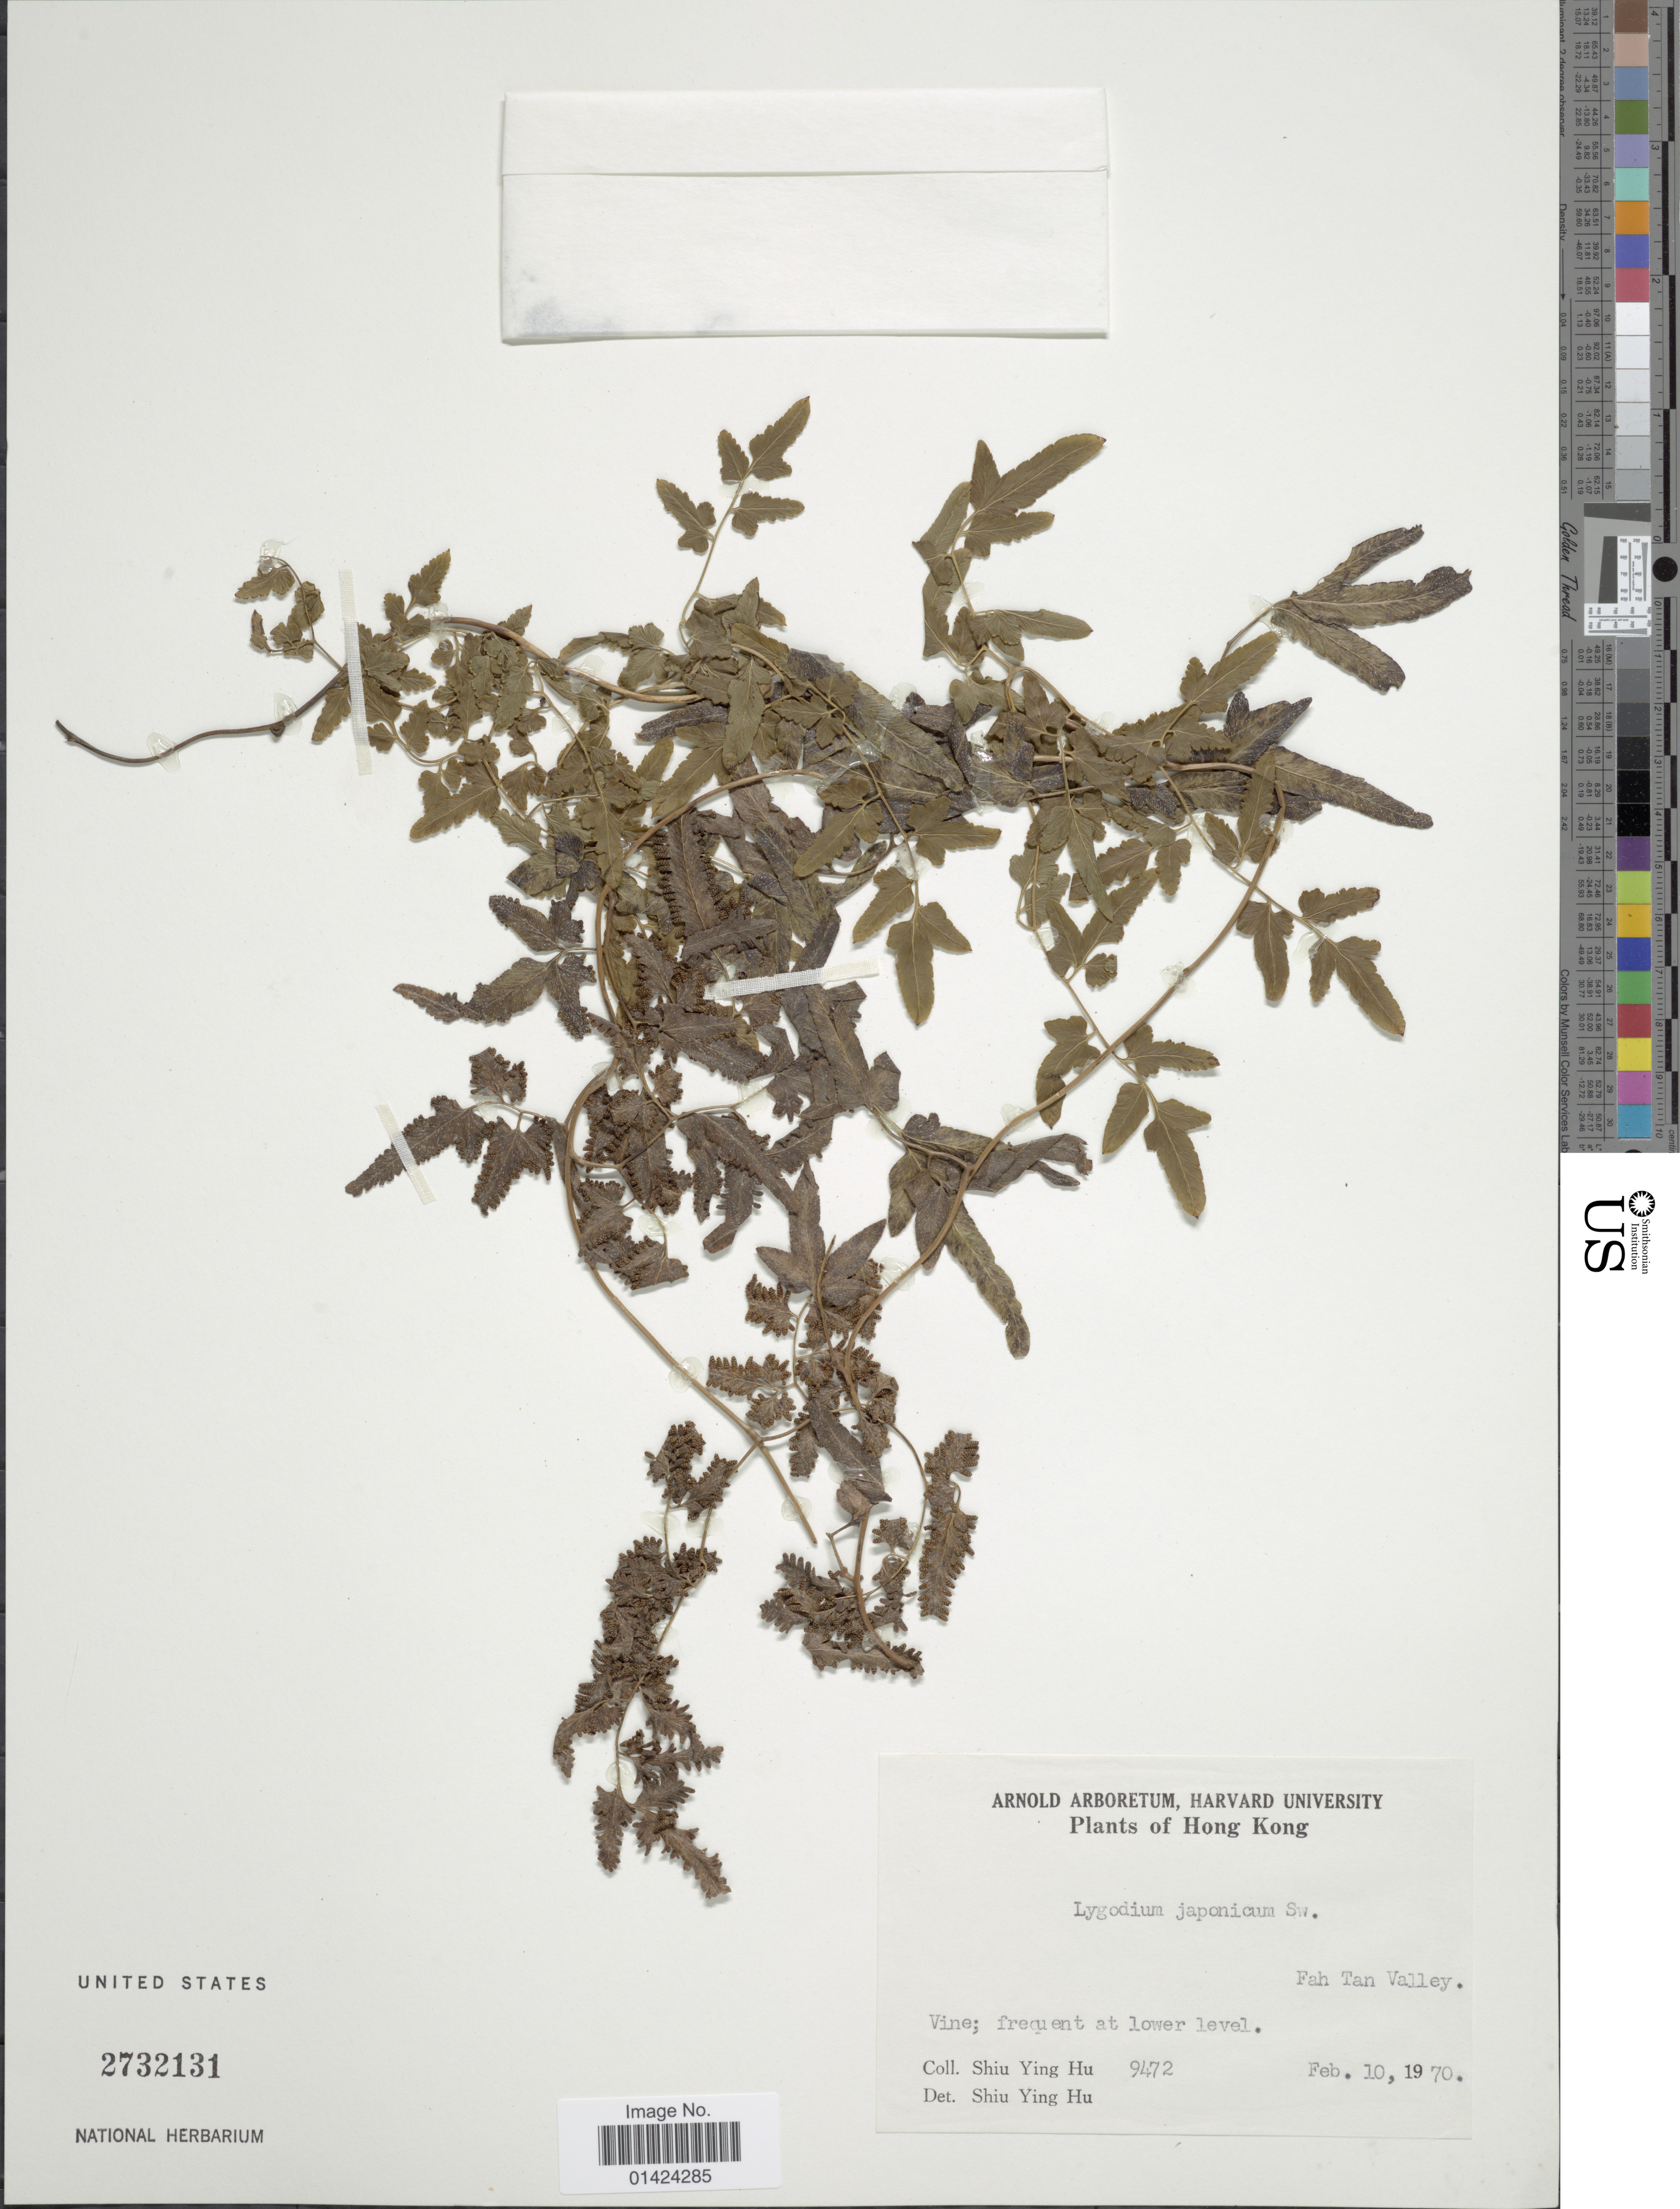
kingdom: Plantae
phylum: Tracheophyta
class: Polypodiopsida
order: Schizaeales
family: Lygodiaceae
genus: Lygodium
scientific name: Lygodium japonicum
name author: (Thunb.) Sw.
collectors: S. Y. Hu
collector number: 9472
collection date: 1970-02-10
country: China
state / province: Hong Kong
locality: Fah Tan Valley.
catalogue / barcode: US 2732131